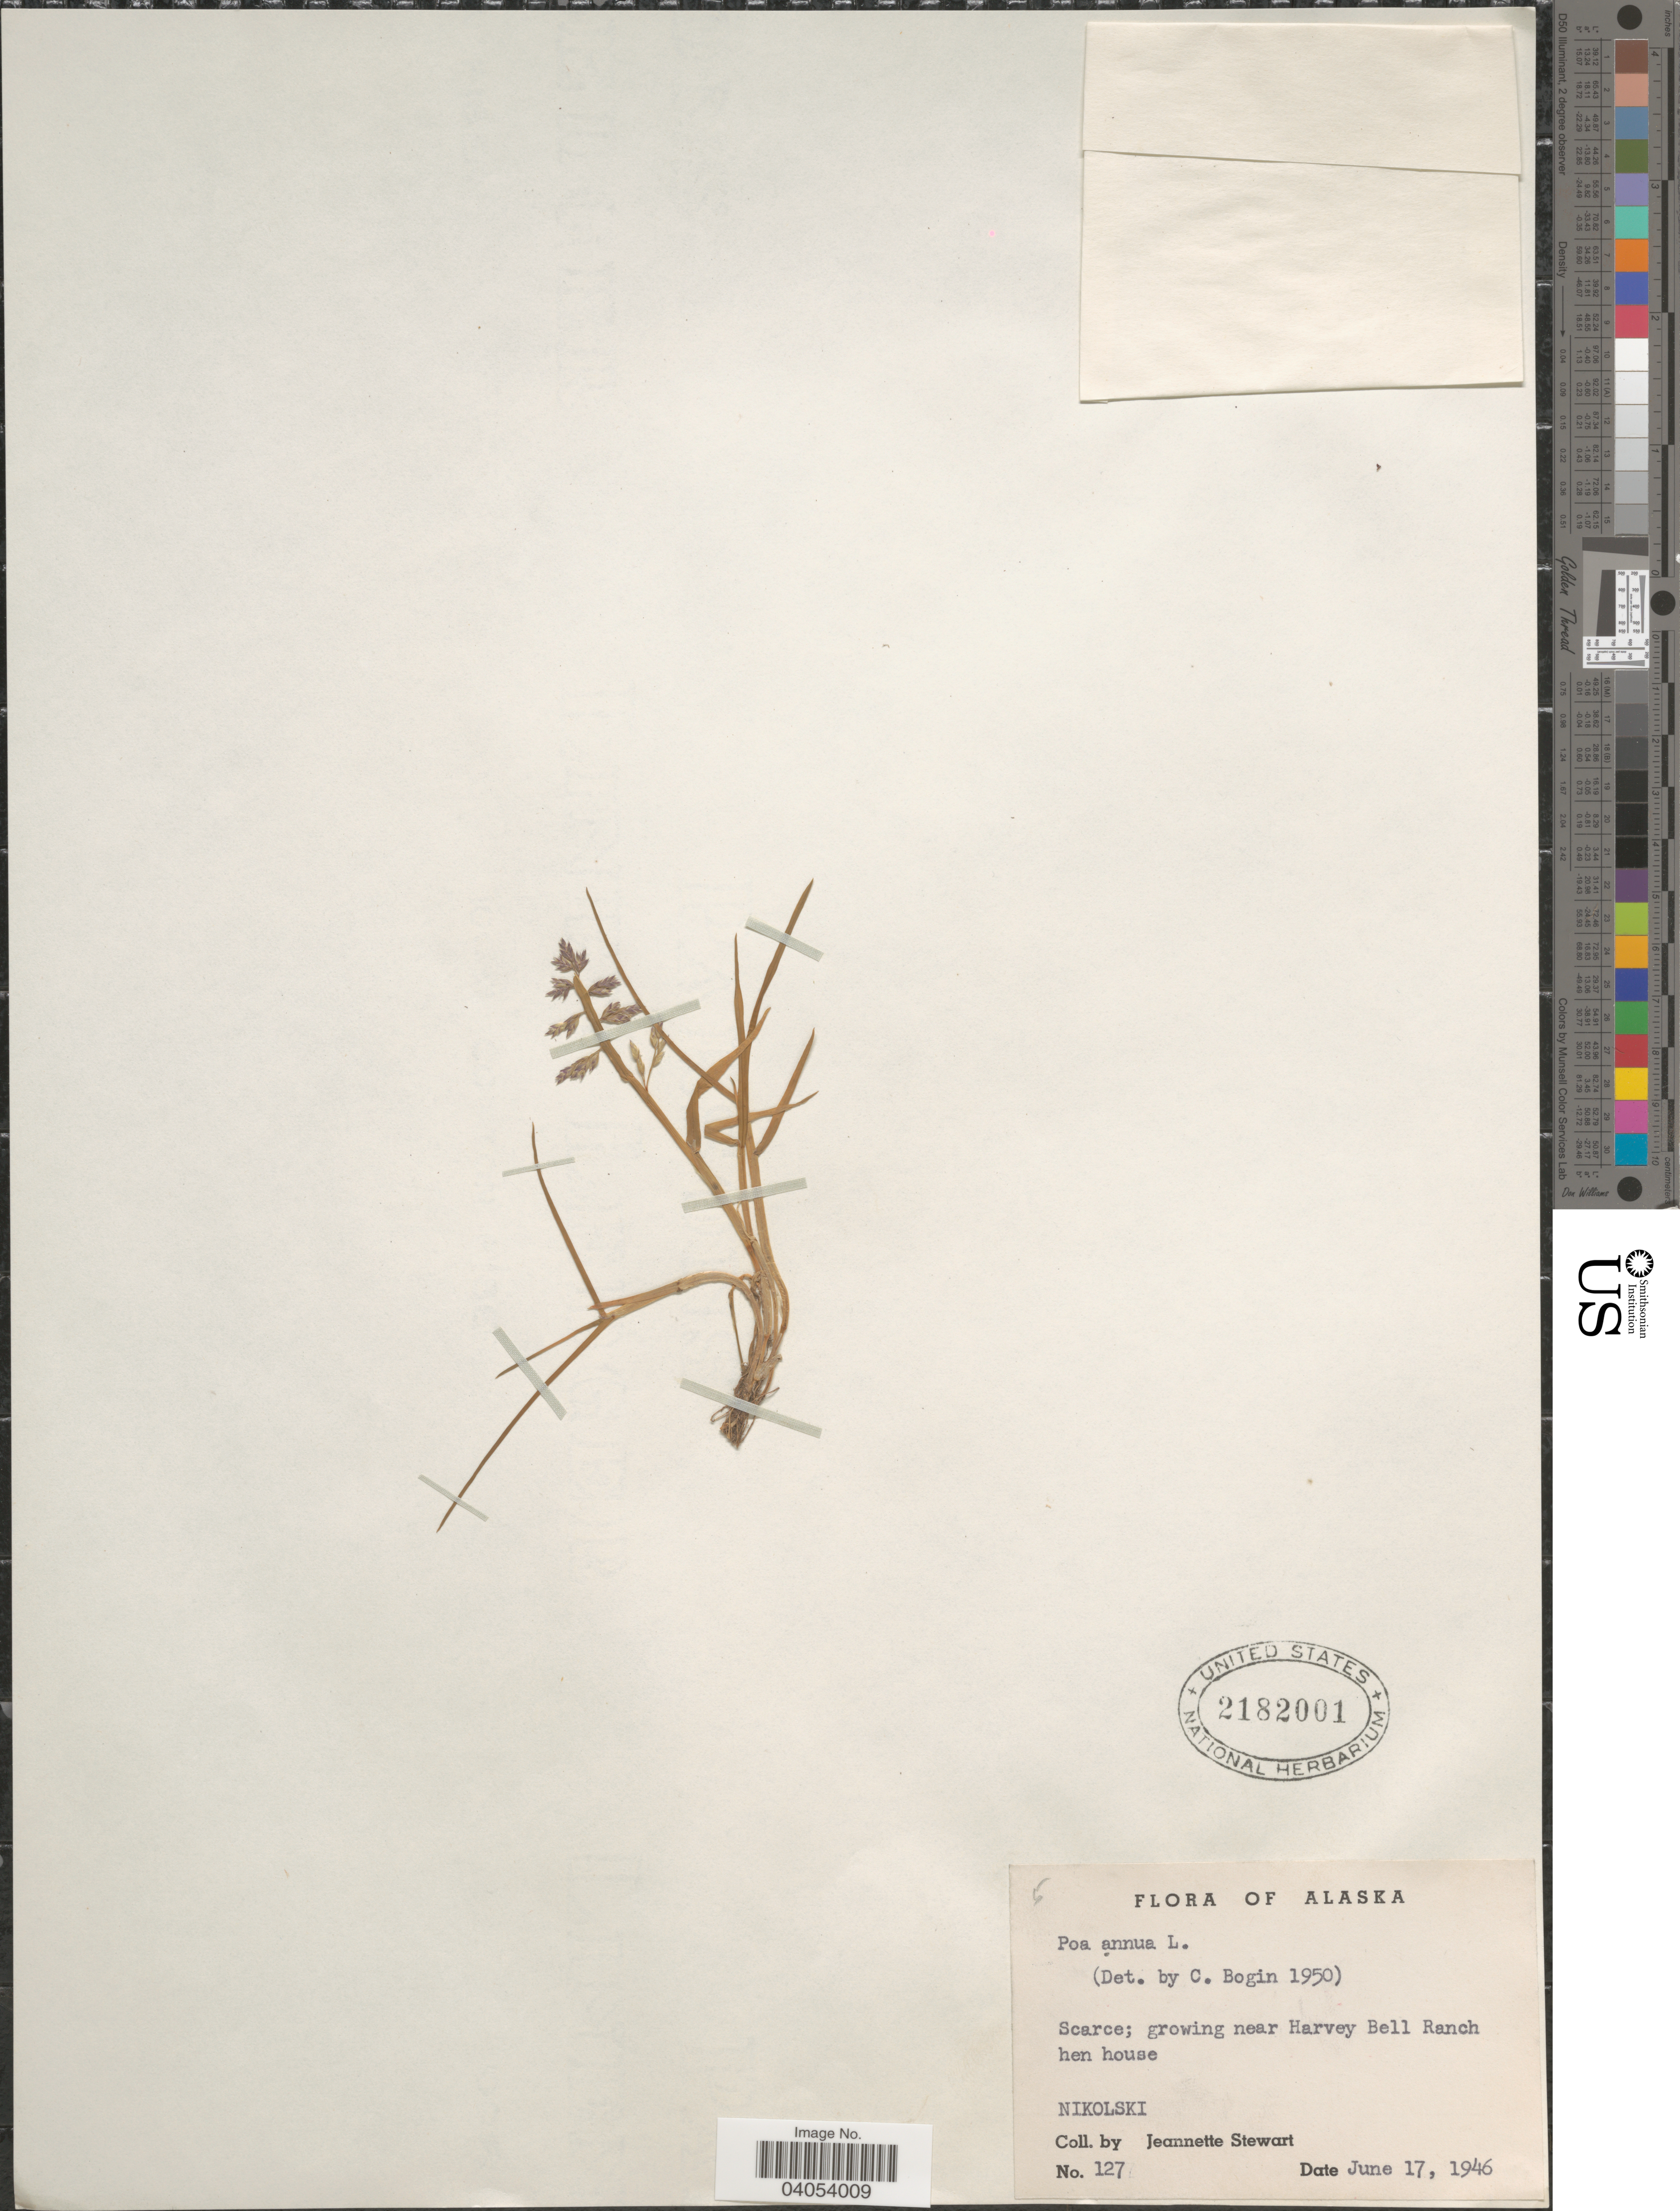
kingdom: Plantae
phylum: Tracheophyta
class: Liliopsida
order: Poales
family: Poaceae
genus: Poa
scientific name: Poa annua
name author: L.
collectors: J. Stewart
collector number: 127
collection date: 1946-06-17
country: United States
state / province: Alaska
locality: Near Harvey Bell Ranch hen house. Nikolski.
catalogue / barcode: US 2182001